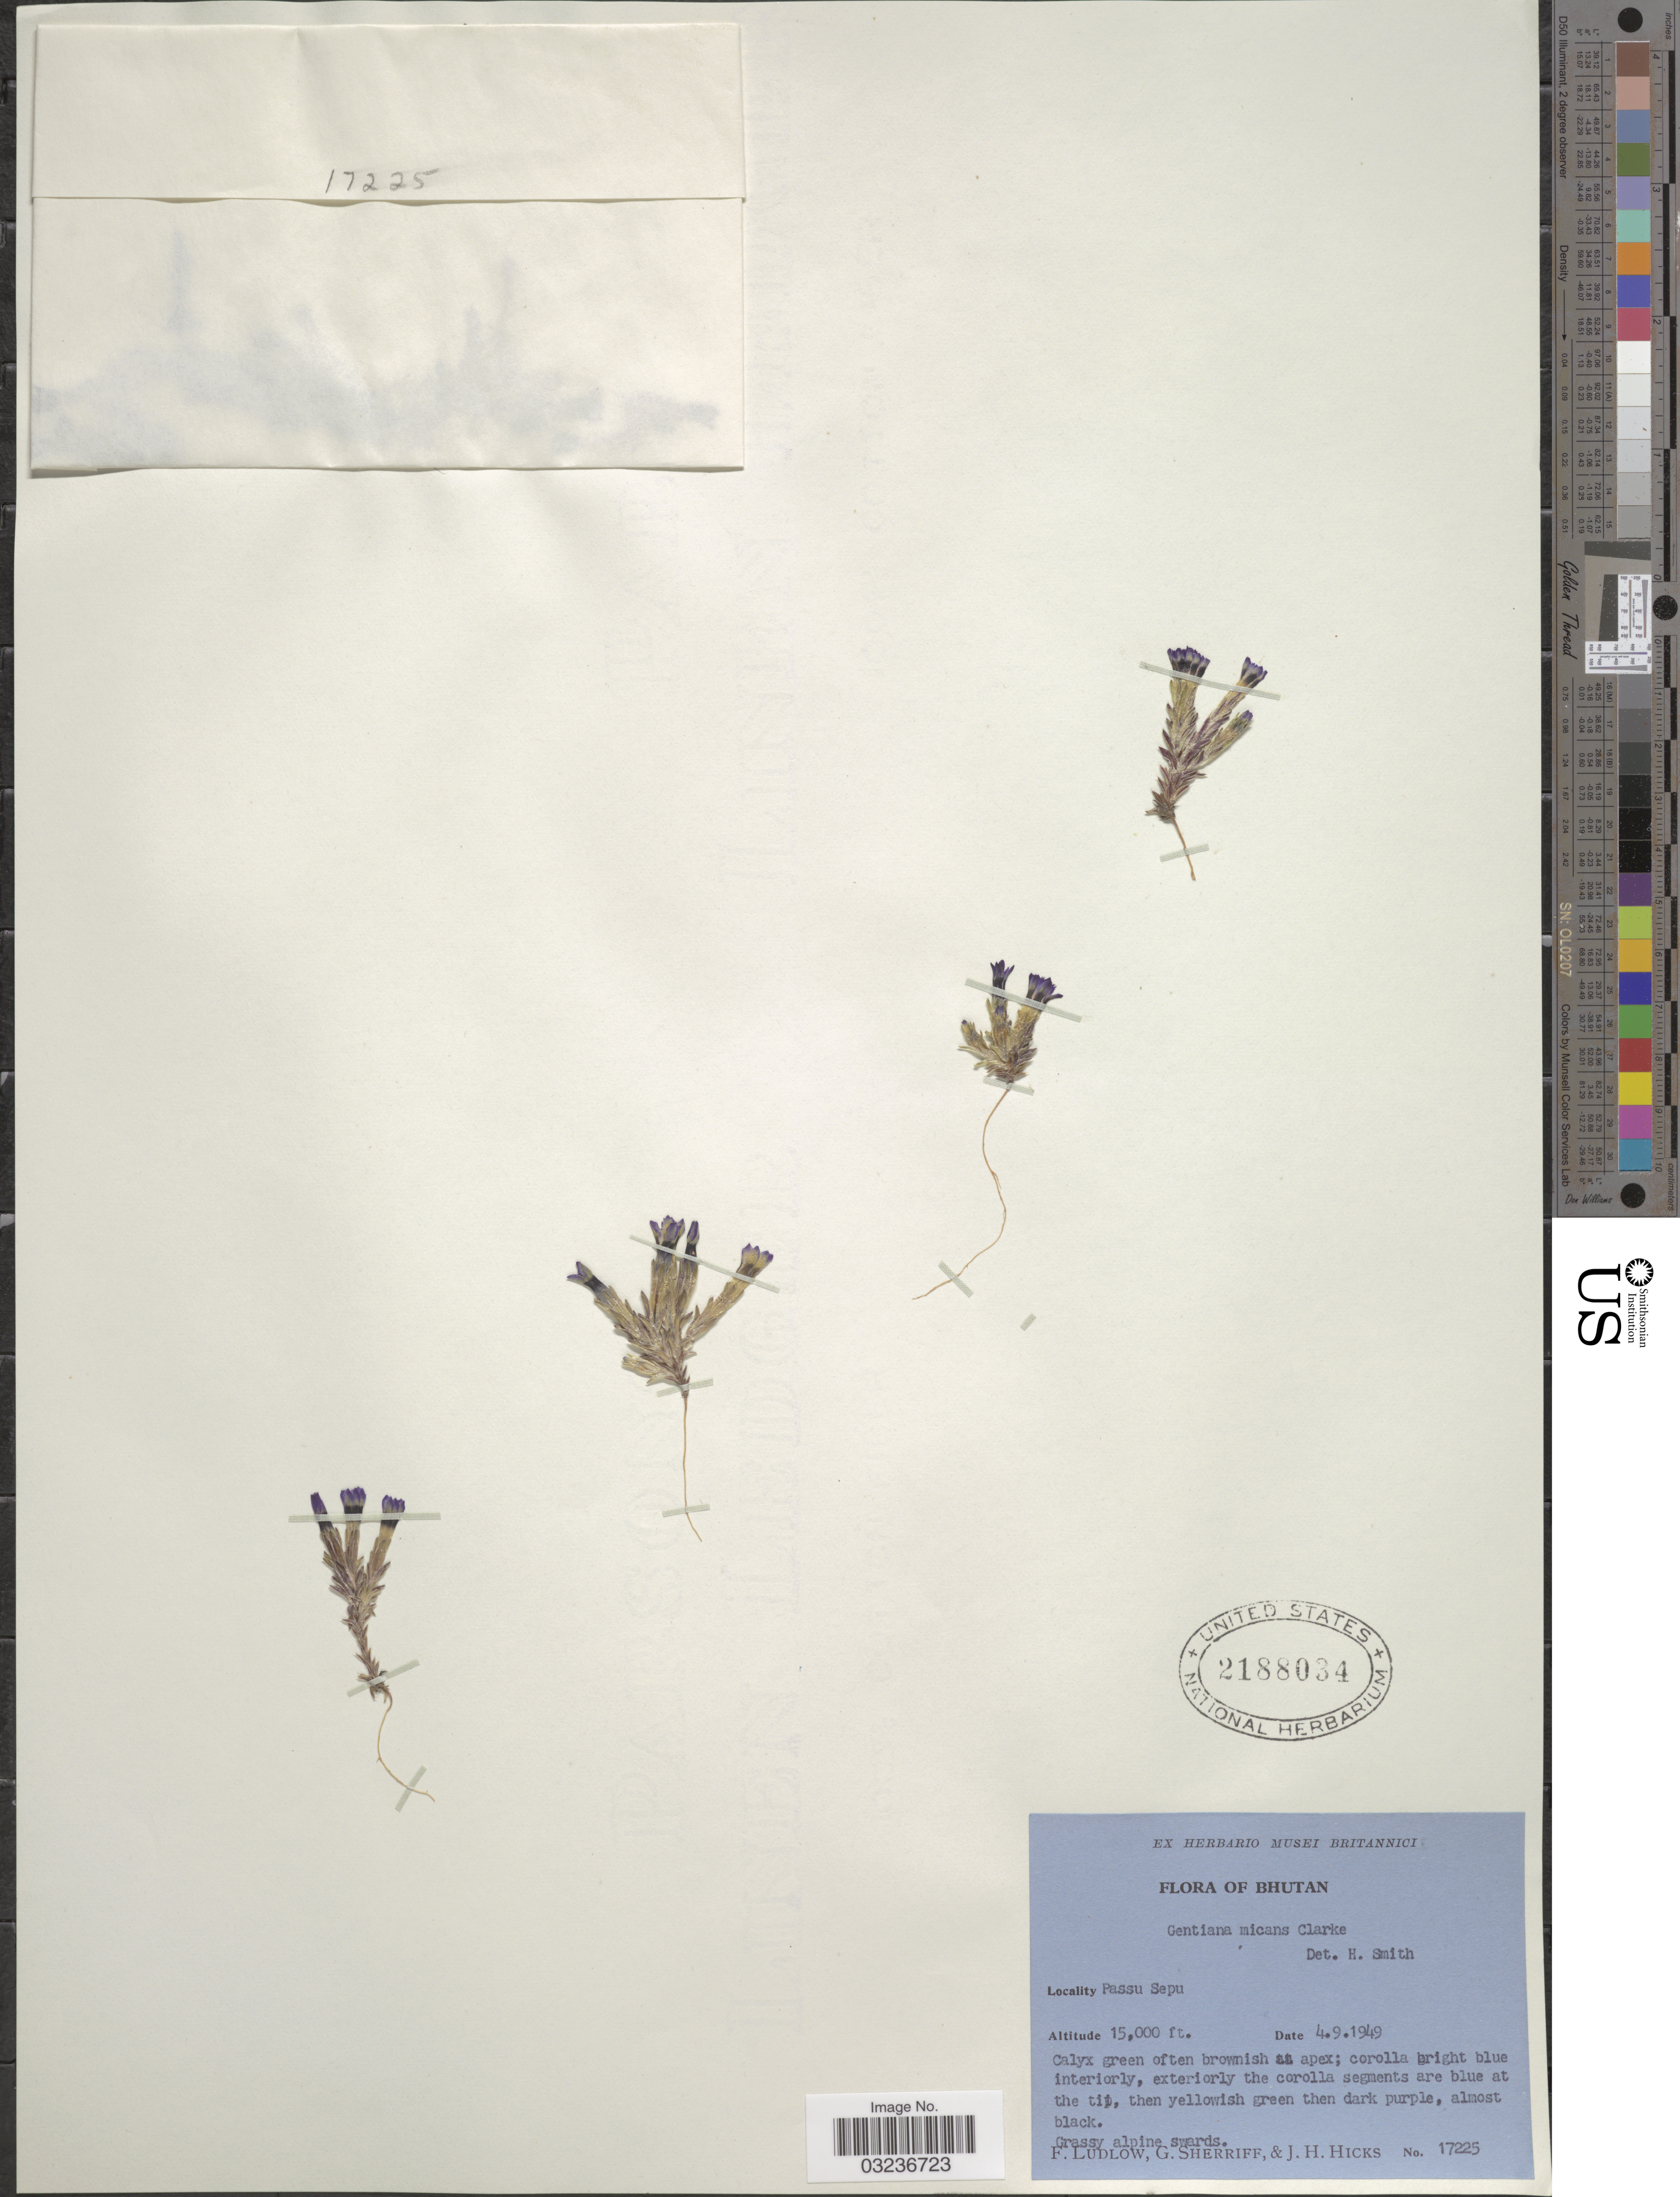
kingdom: Plantae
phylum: Tracheophyta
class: Magnoliopsida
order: Gentianales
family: Gentianaceae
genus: Gentiana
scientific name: Gentiana micans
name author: C.B. Clarke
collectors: F. Ludlow, G. Sherriff & J. H. Hicks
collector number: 17225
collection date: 1949-09-04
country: Bhutan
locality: Passu Sepu.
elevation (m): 4572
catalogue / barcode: US 2188034